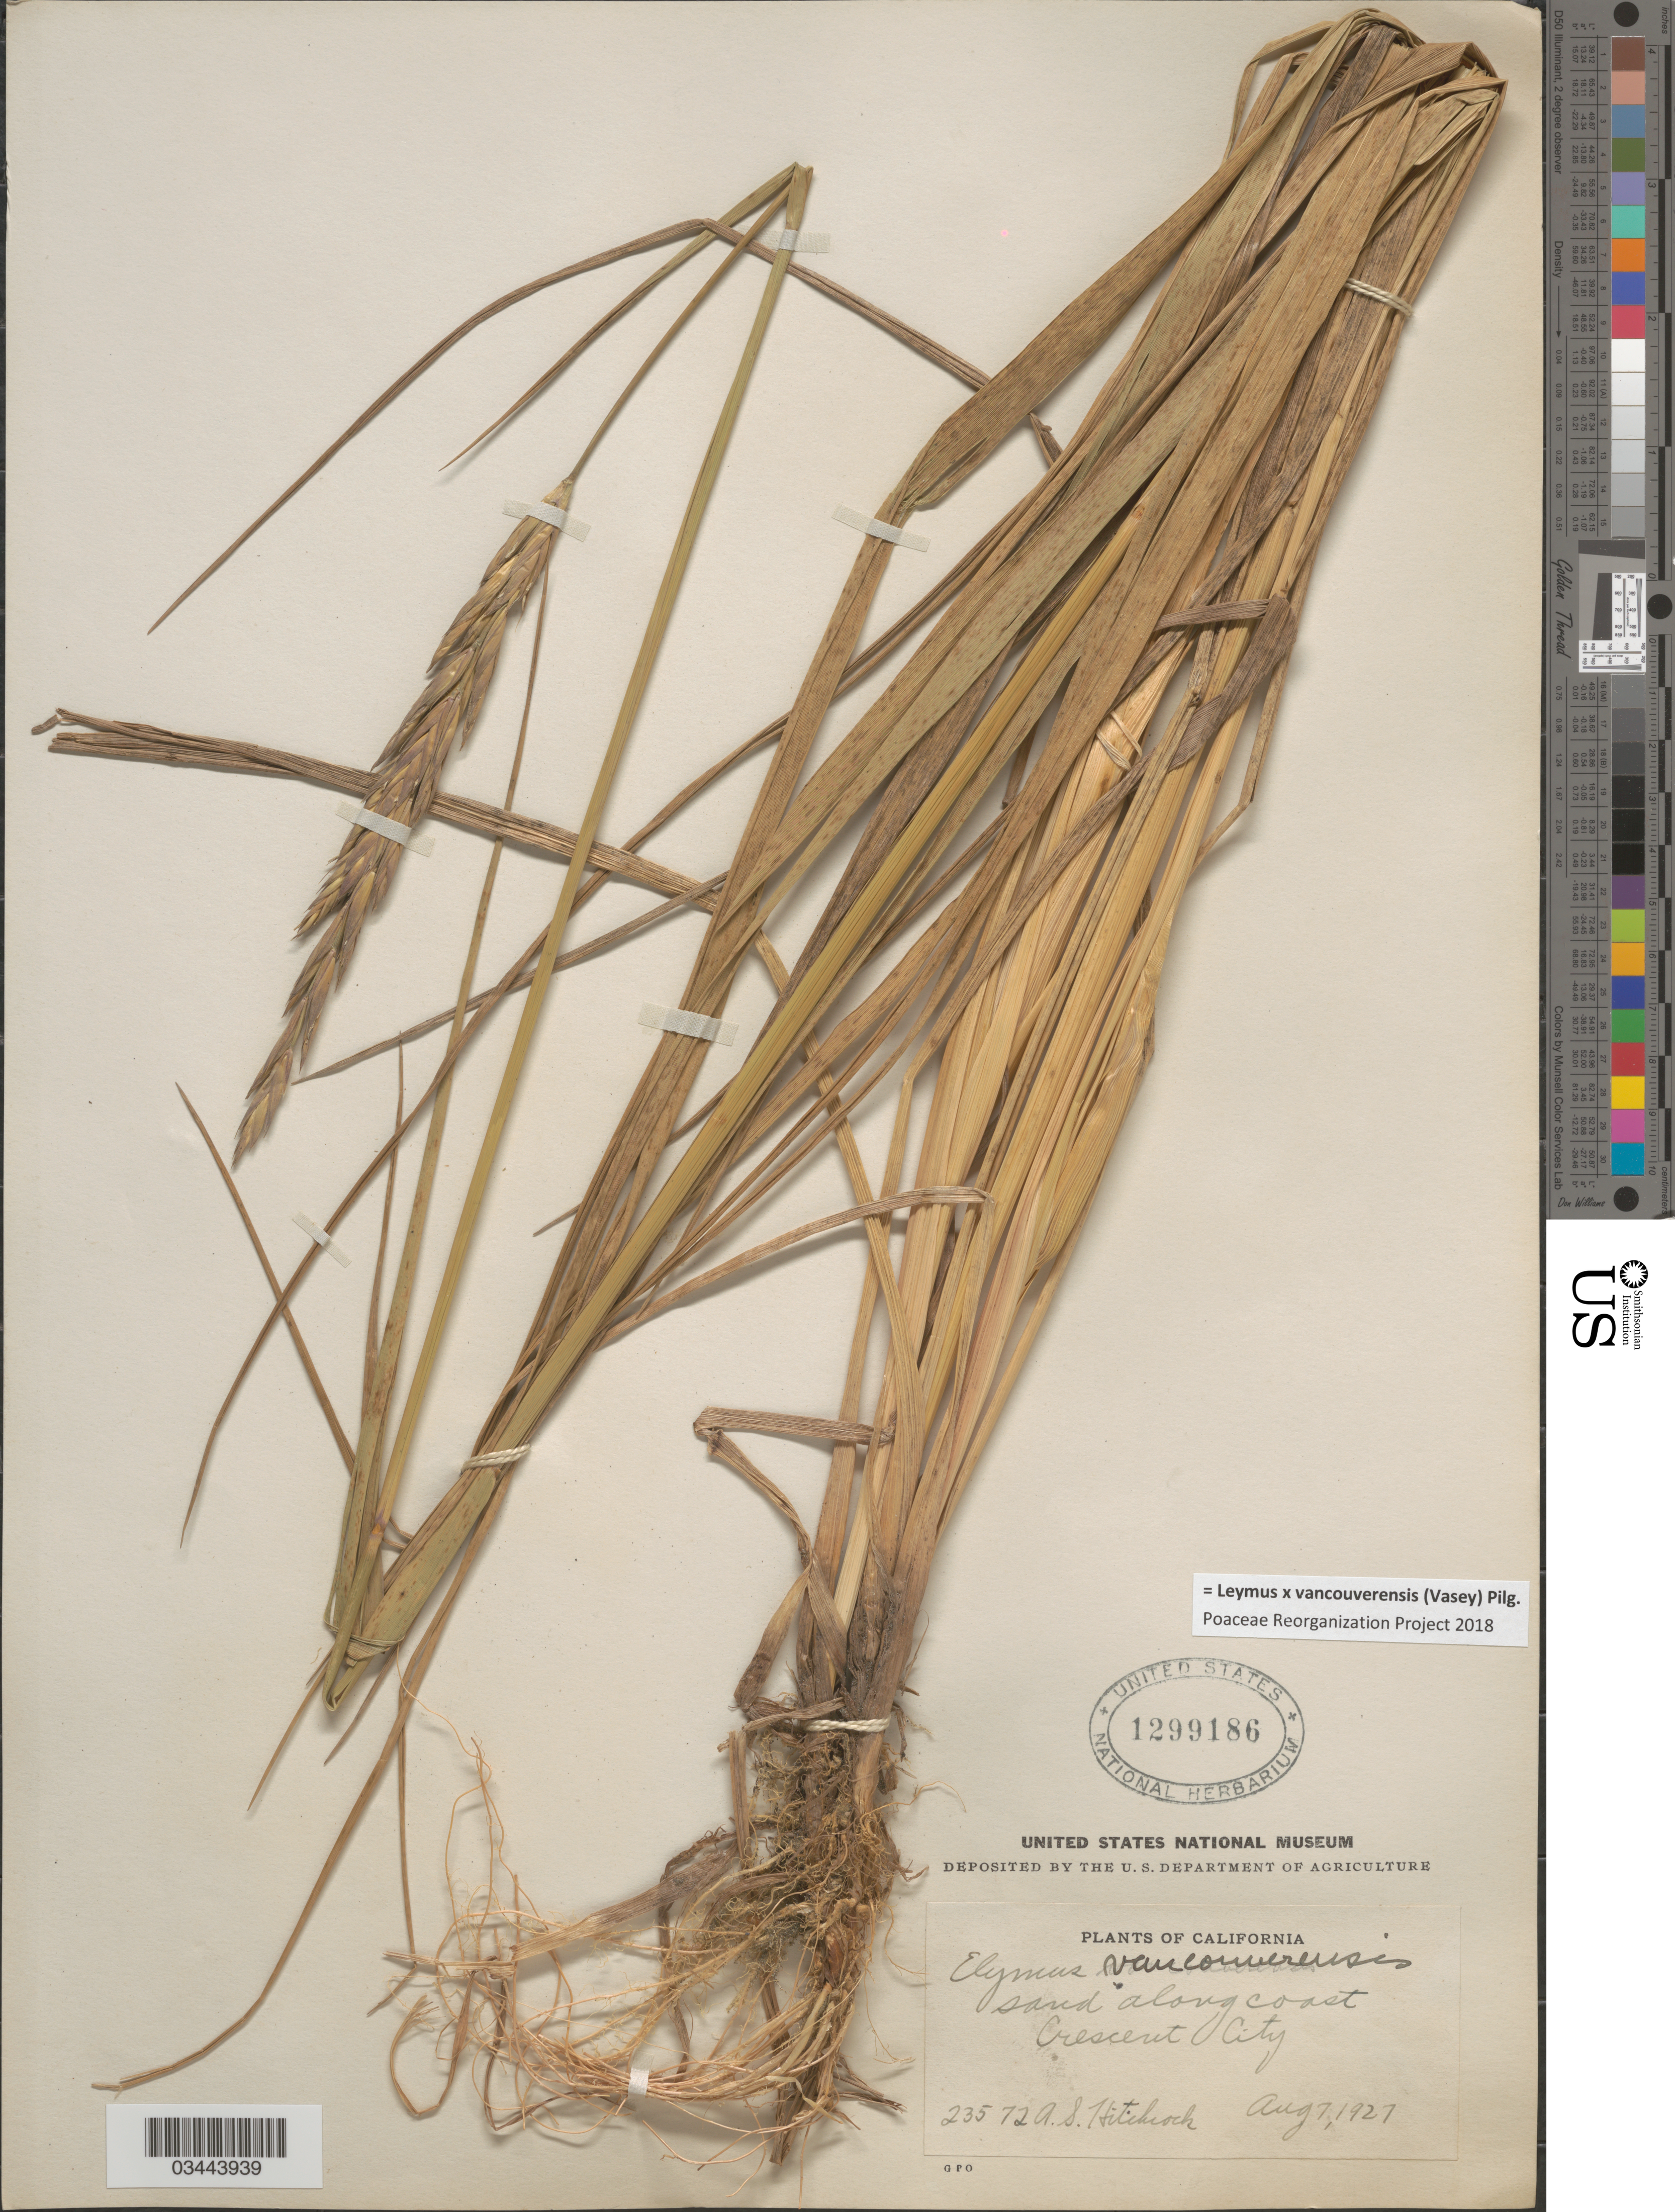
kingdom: Plantae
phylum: Tracheophyta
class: Liliopsida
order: Poales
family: Poaceae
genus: Leymus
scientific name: Leymus x vancouverensis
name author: (Vasey) Pilg.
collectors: A. S. Hitchcock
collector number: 23572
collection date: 1927-08-07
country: United States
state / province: California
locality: Sand along coast Crescent City.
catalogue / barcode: US 1299186